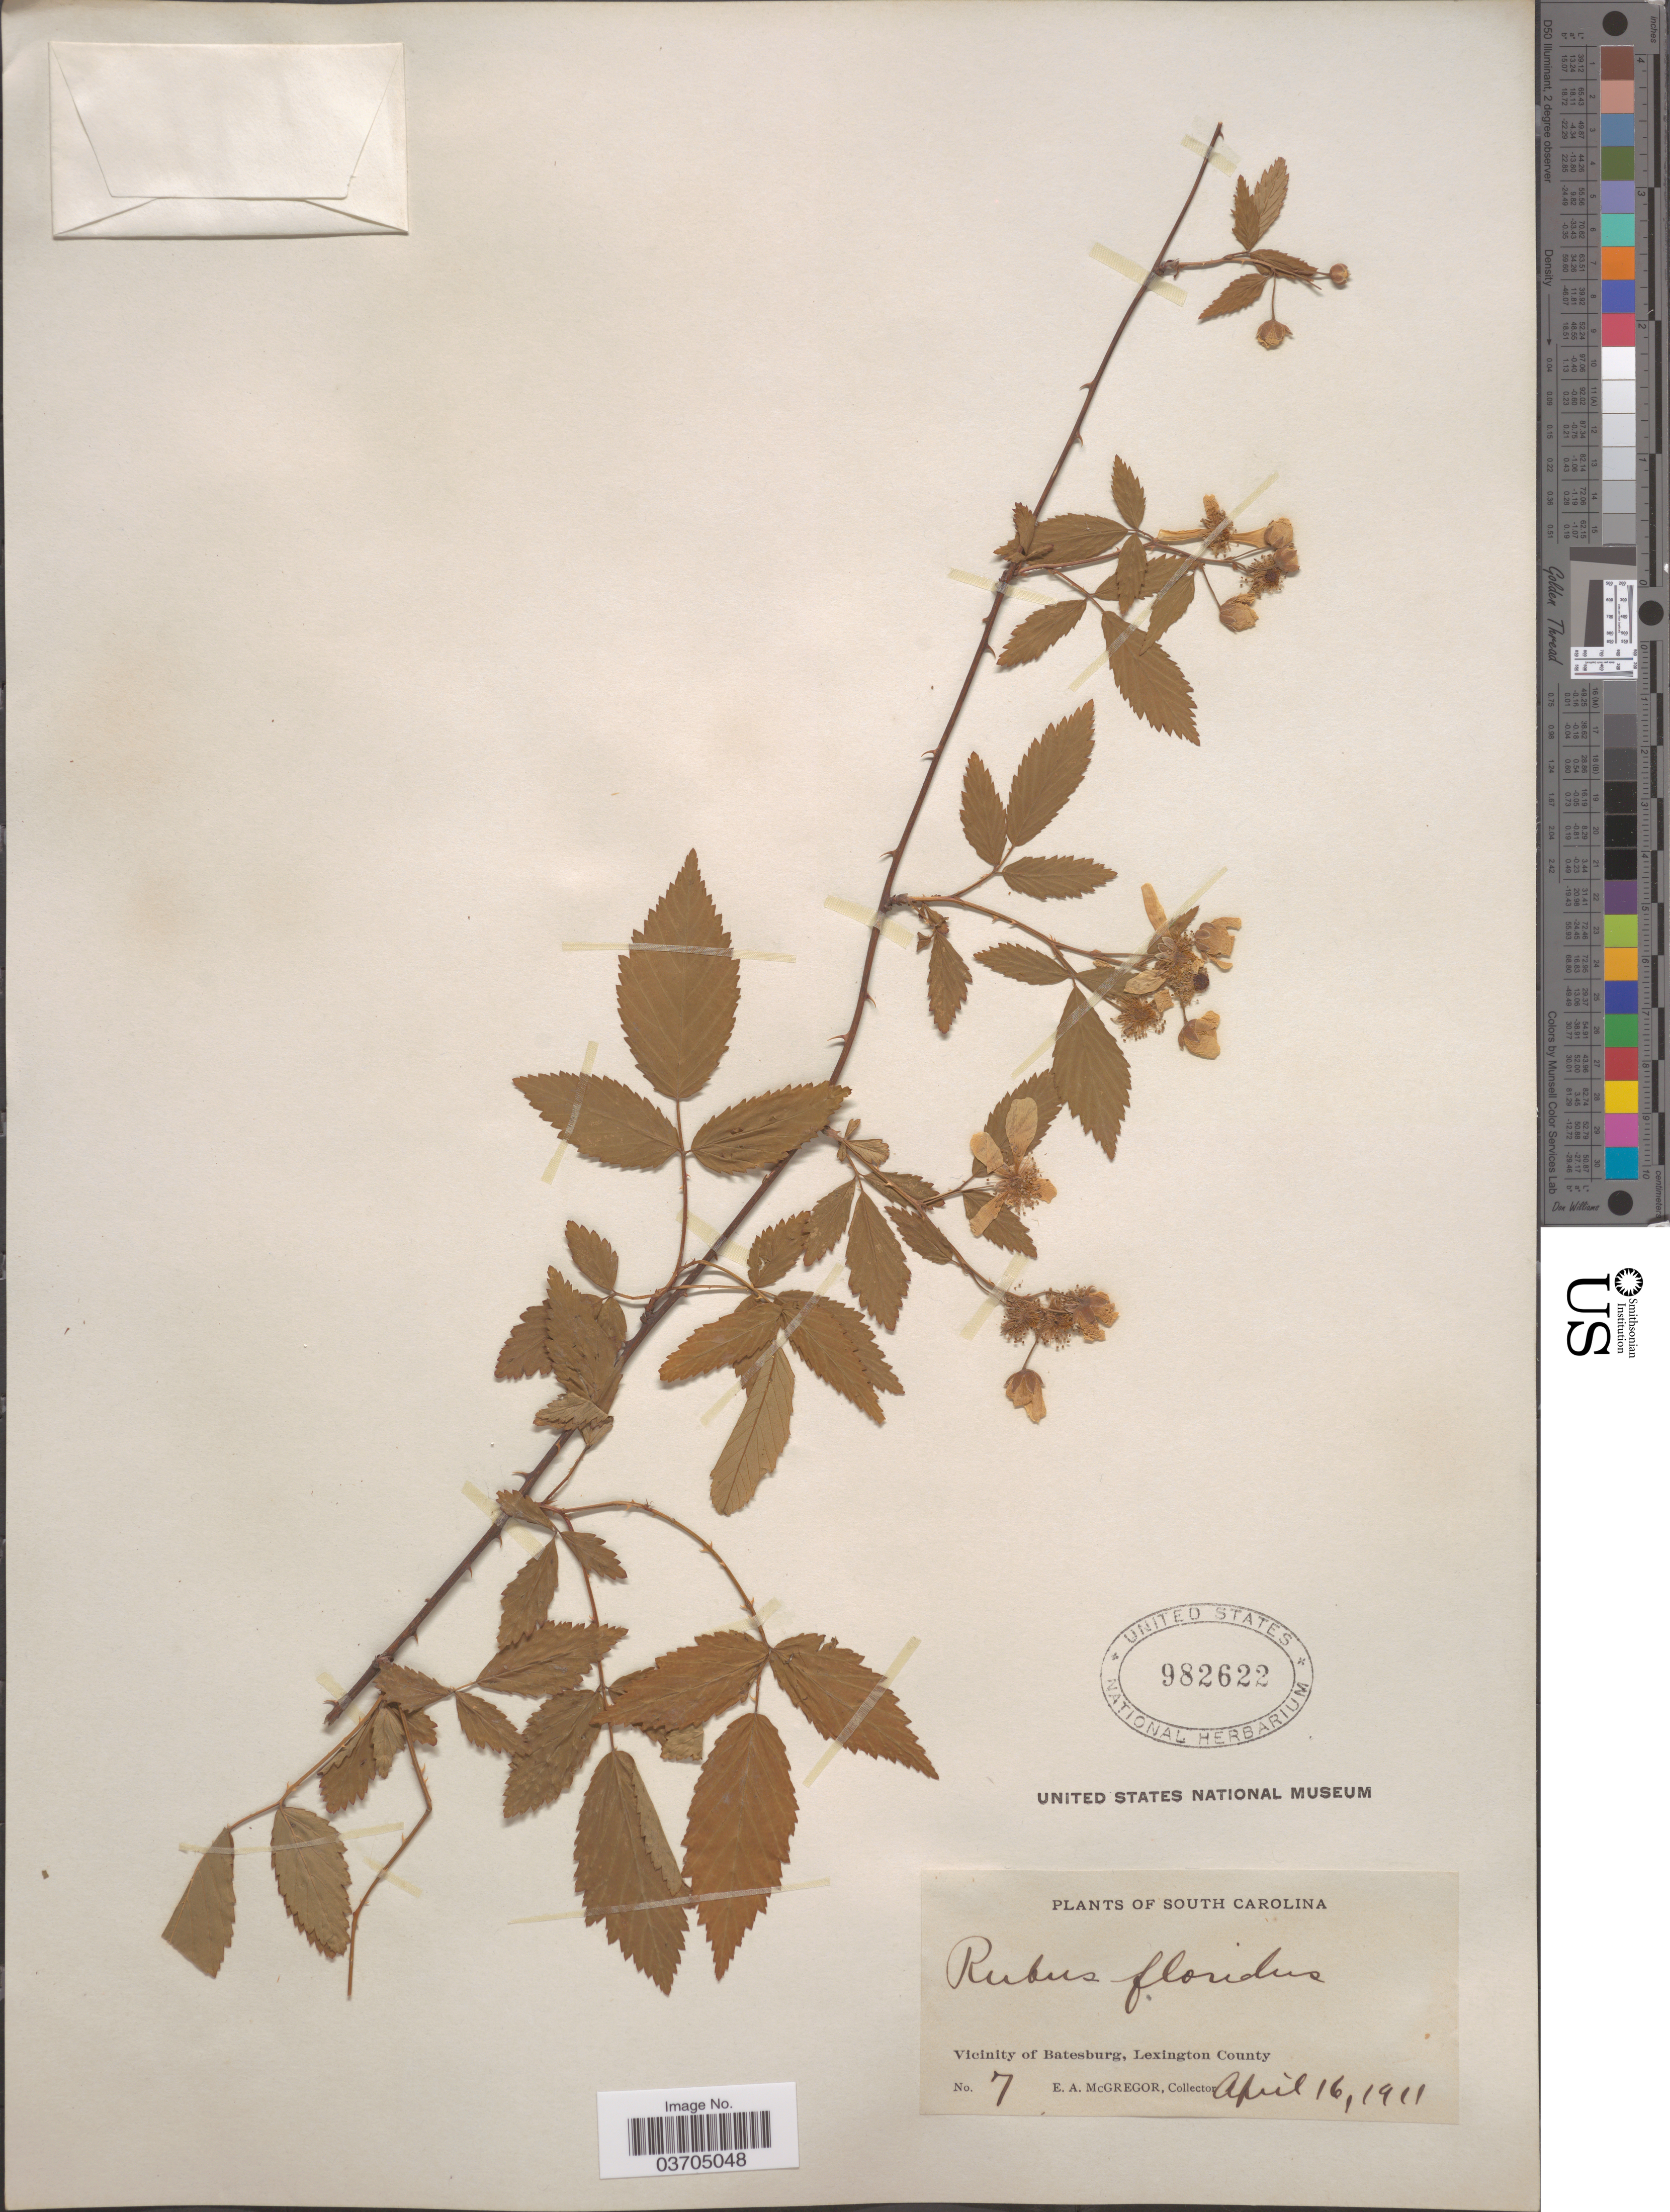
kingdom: Plantae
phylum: Tracheophyta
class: Magnoliopsida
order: Rosales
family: Rosaceae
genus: Rubus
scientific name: Rubus floridus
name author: Tratt.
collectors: E. A. McGregor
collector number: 7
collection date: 1911-04-16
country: United States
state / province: South Carolina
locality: Vicinity of Batesburg, Lexington County.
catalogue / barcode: US 982622